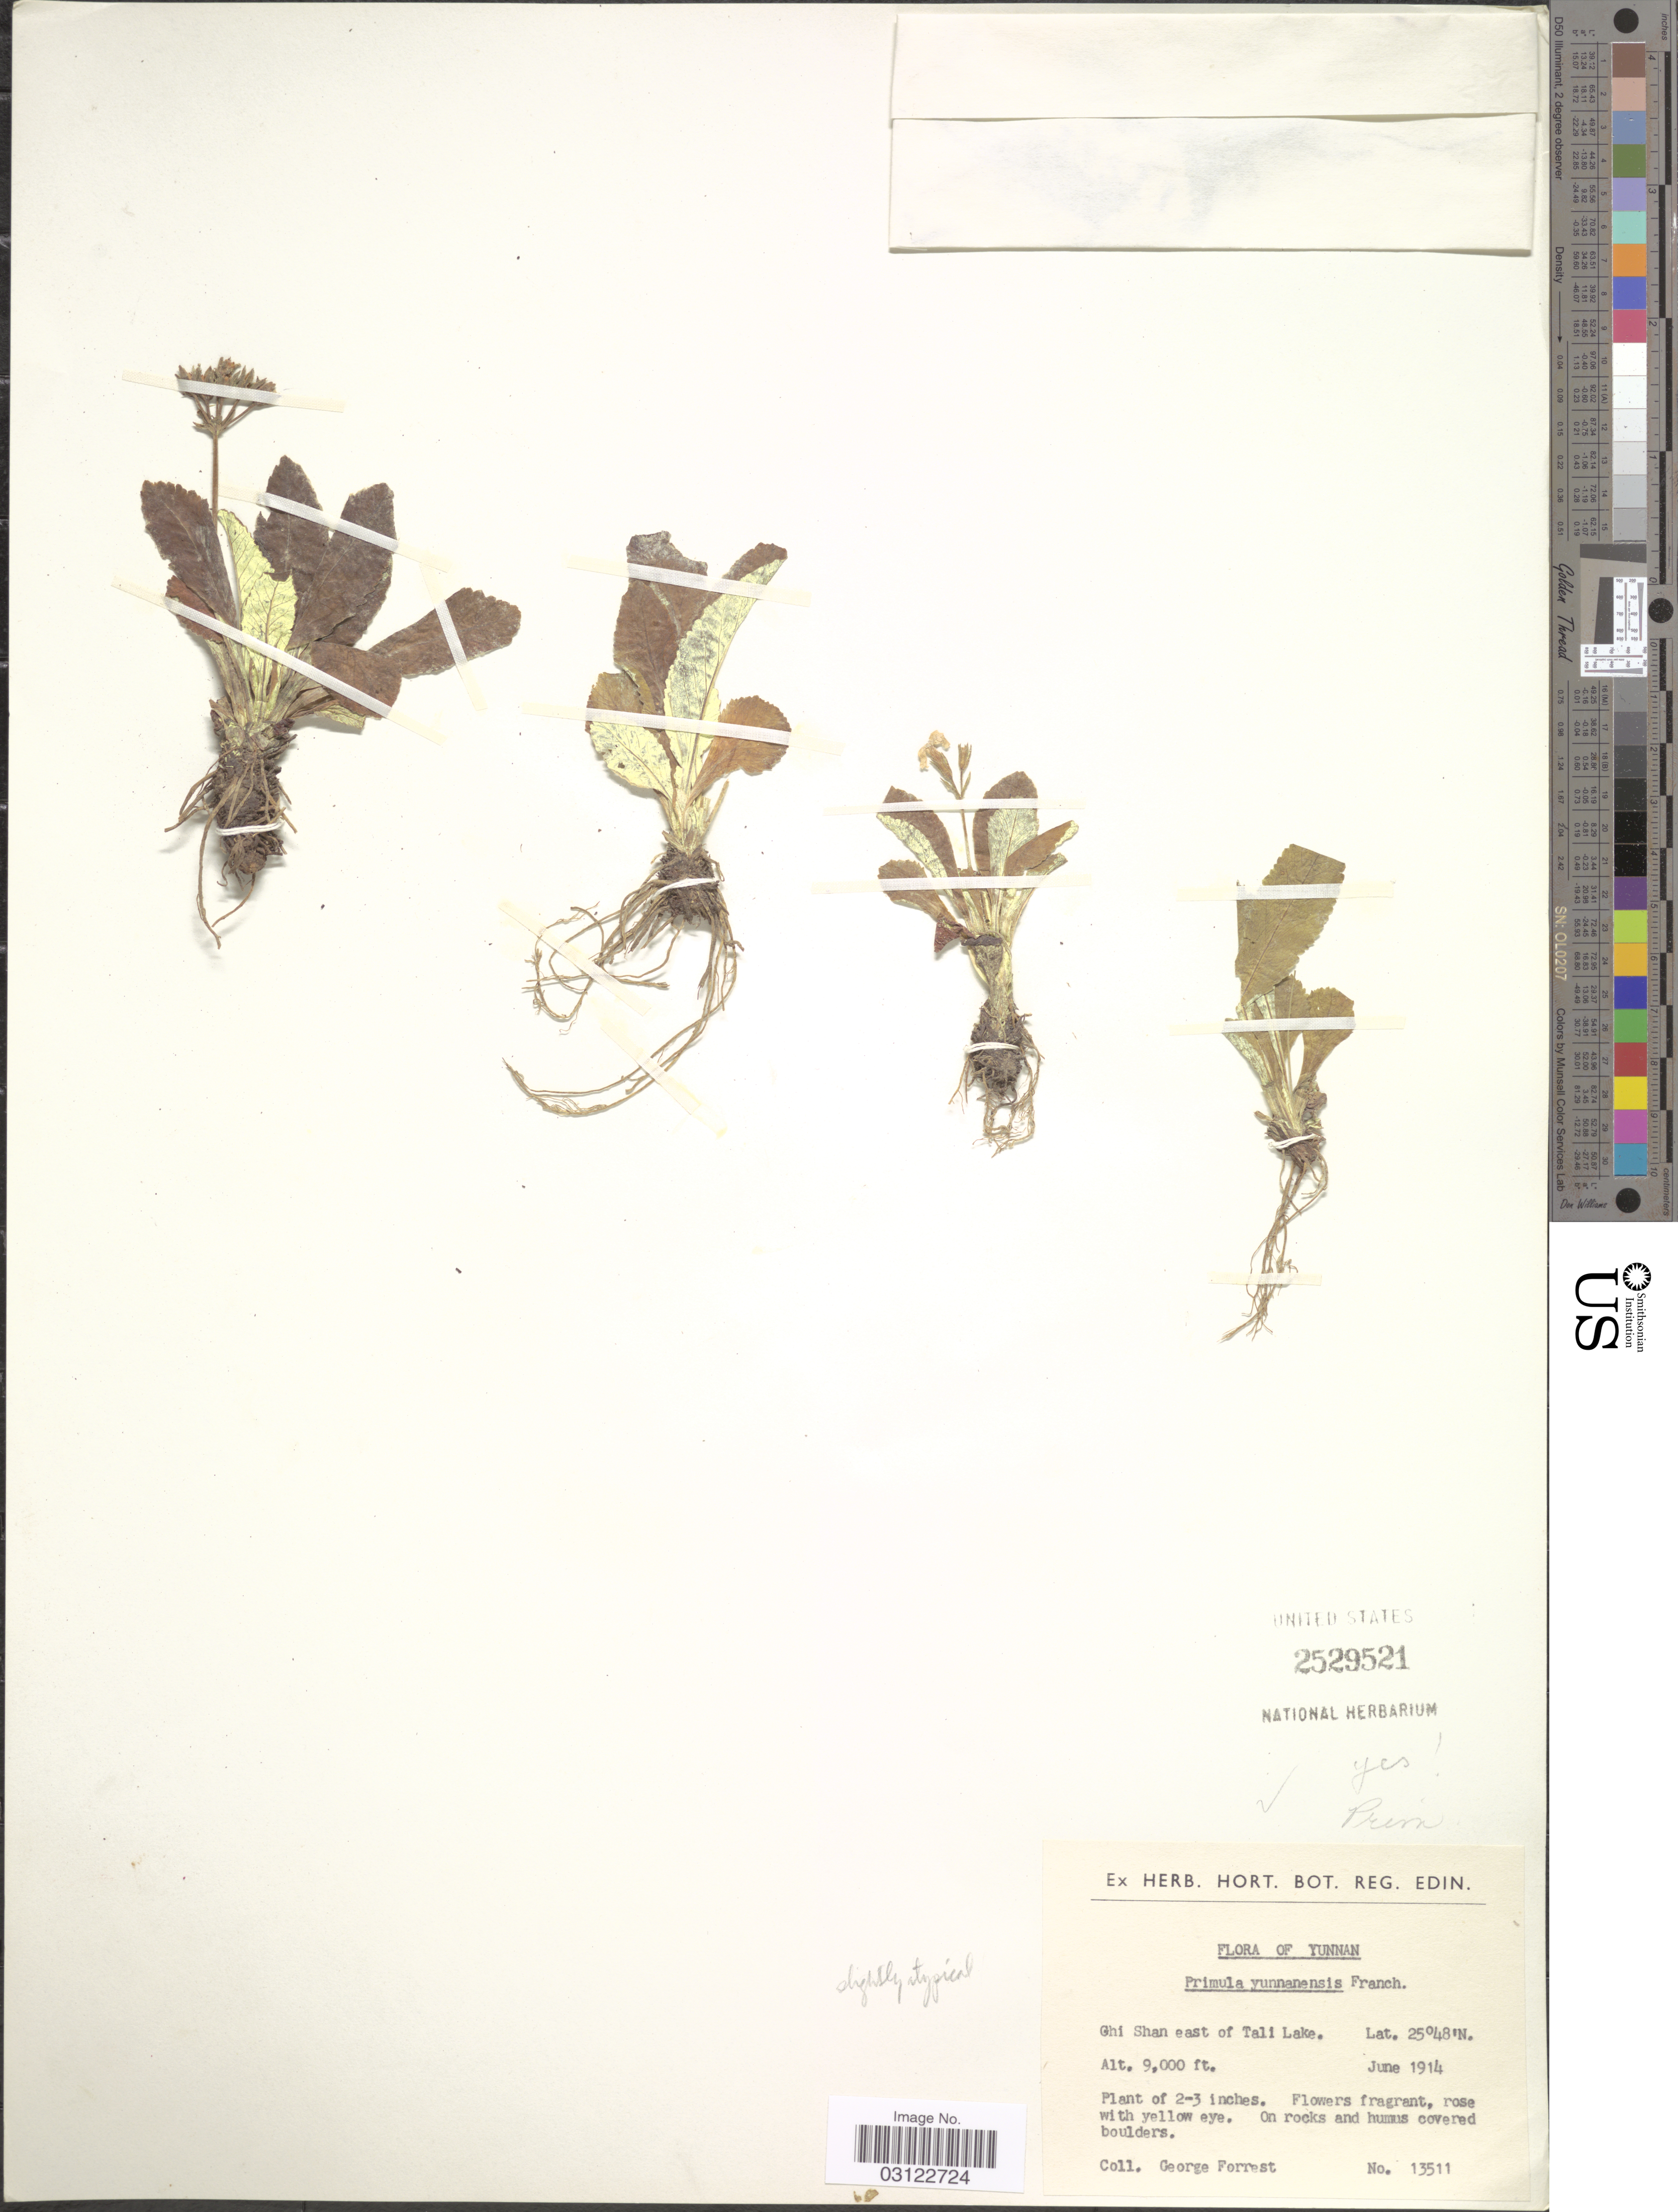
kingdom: Plantae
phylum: Tracheophyta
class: Magnoliopsida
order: Ericales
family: Primulaceae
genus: Primula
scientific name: Primula yunnanensis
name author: Franch.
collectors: G. Forrest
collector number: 13511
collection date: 1914-06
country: China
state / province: Yunnan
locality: Ghi Shan east of Tali Lake.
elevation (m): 2743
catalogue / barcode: US 2529521